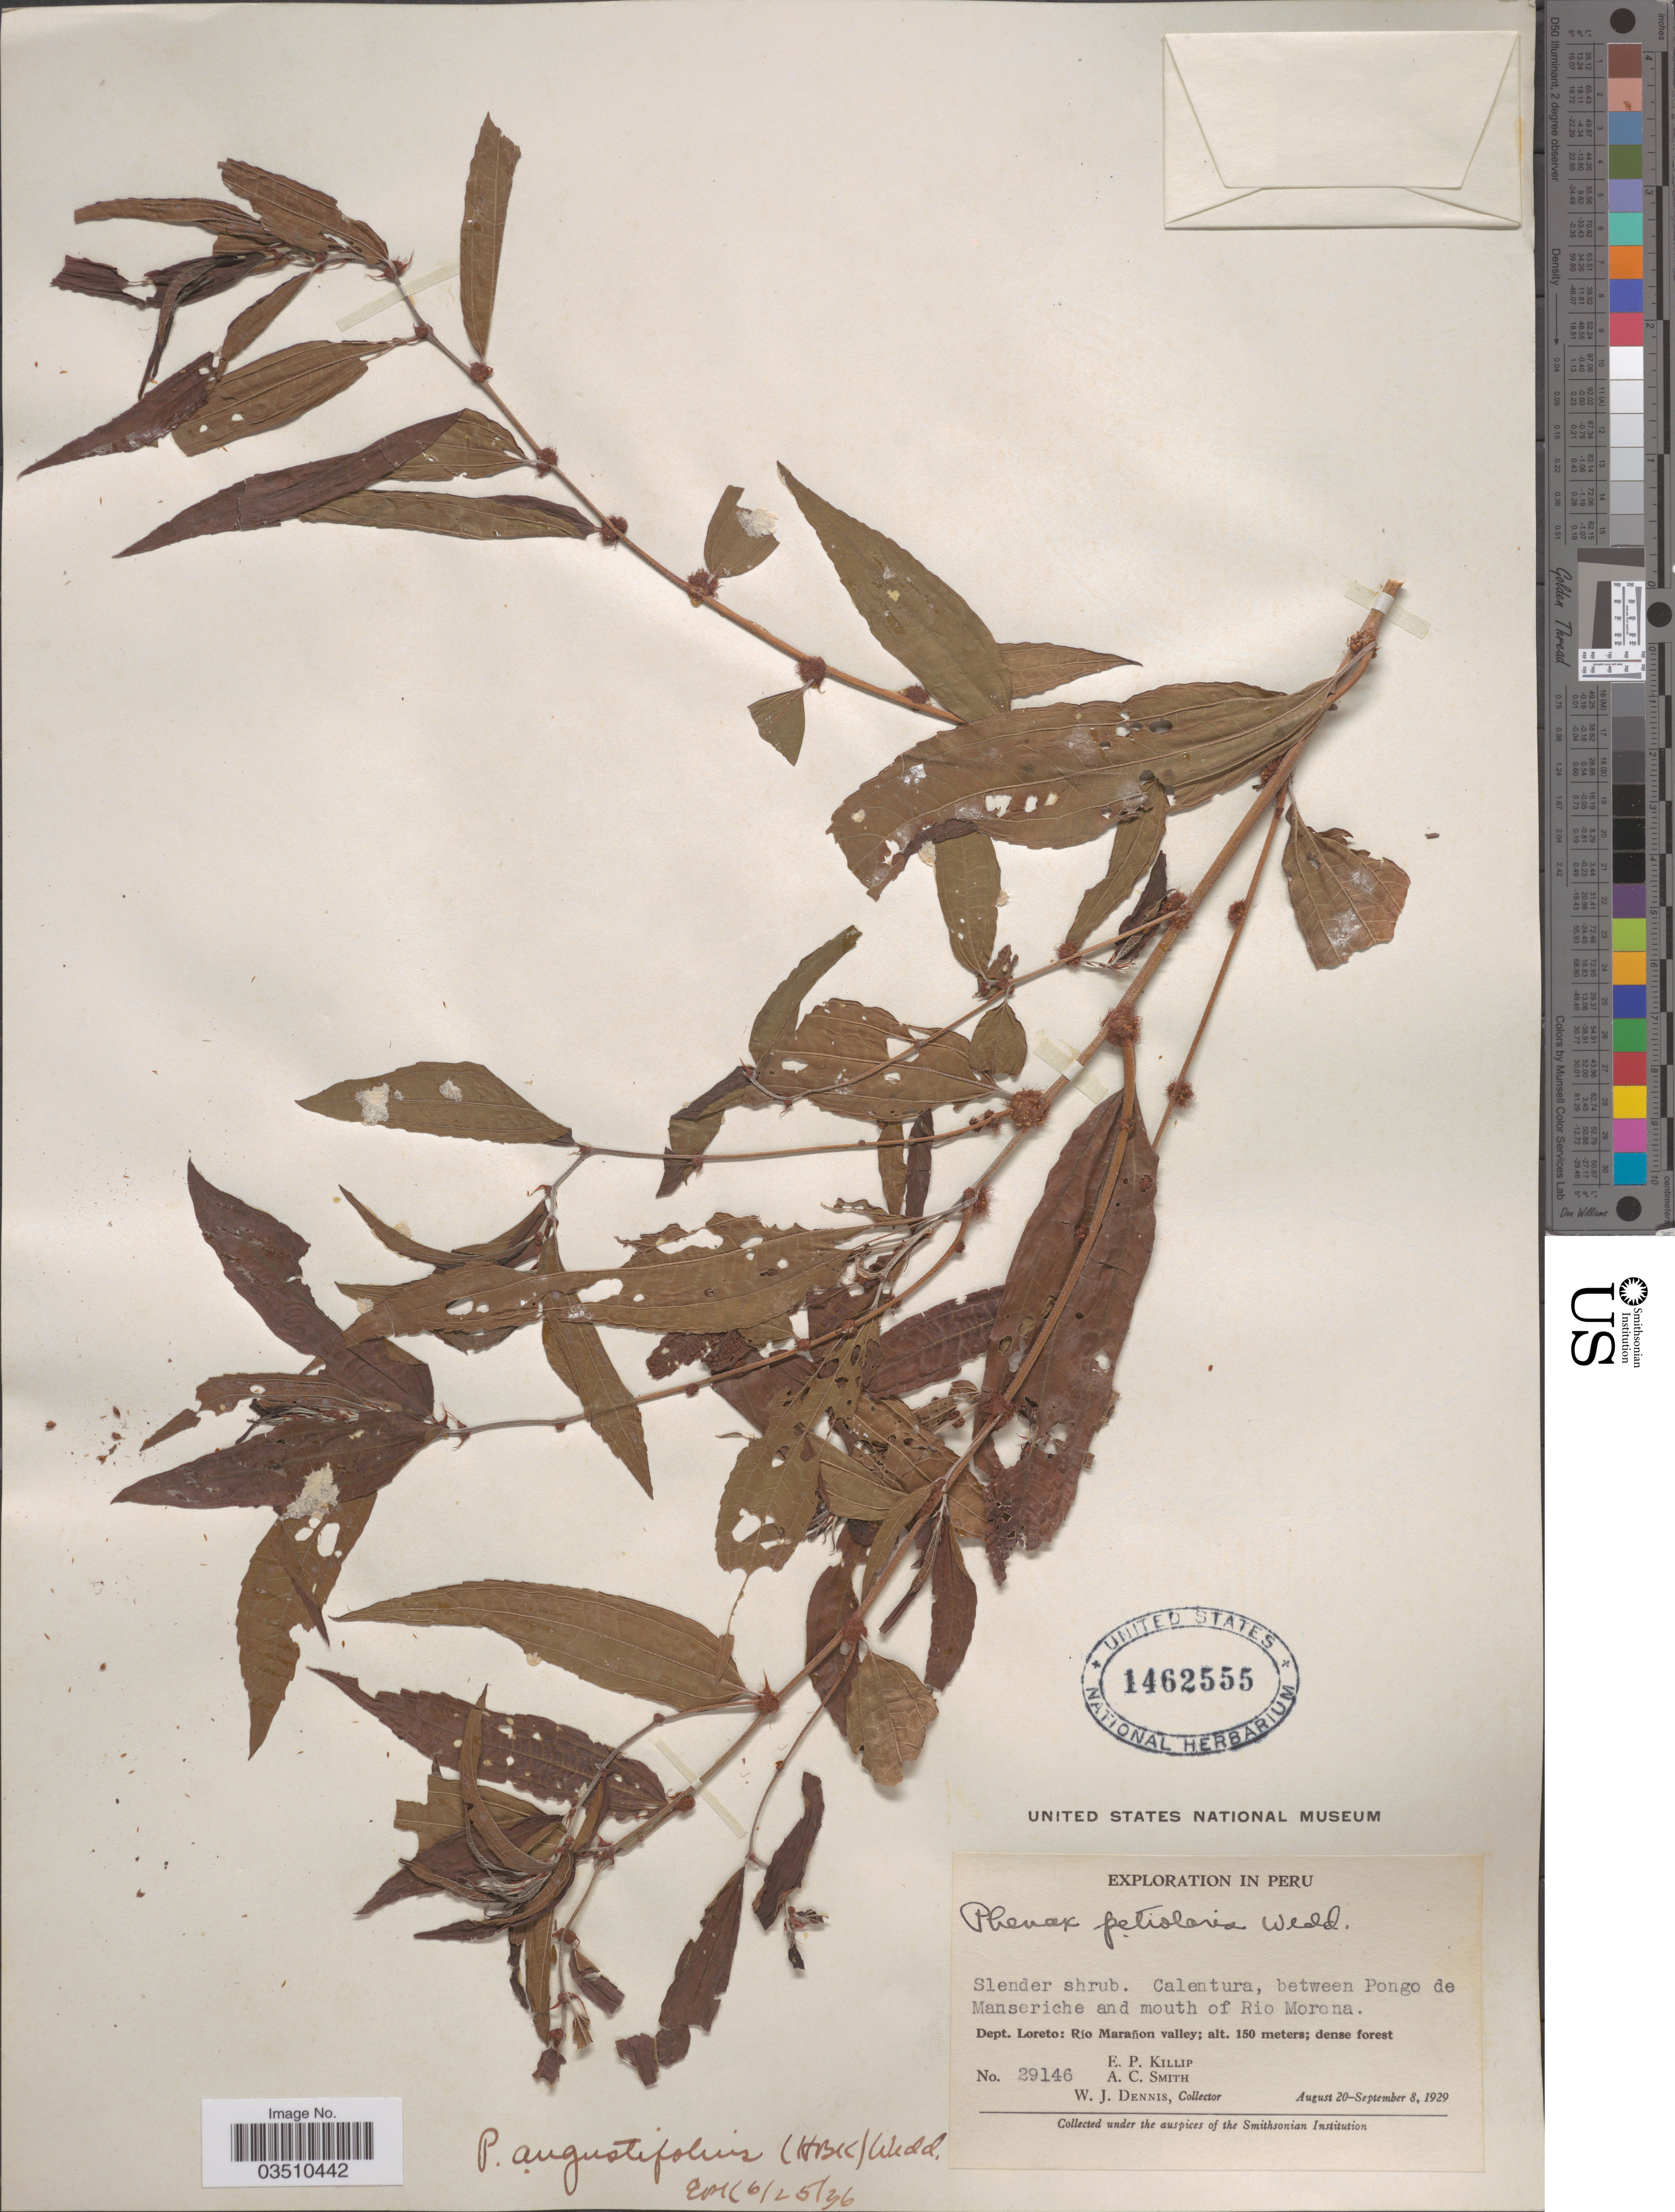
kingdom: Plantae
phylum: Tracheophyta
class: Magnoliopsida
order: Rosales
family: Urticaceae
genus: Phenax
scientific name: Phenax angustifolius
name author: (Kunth) Wedd.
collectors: E. P. Killip, A. C. Smith & W. J. Dennis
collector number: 29146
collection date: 1929-08-20/1929-09-08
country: Peru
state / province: Loreto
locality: Calenture, between Pongo de Manseriche and mouth of Rio Morona. Dept. Loreto: Río Marañon valley.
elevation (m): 150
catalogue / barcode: US 1462555